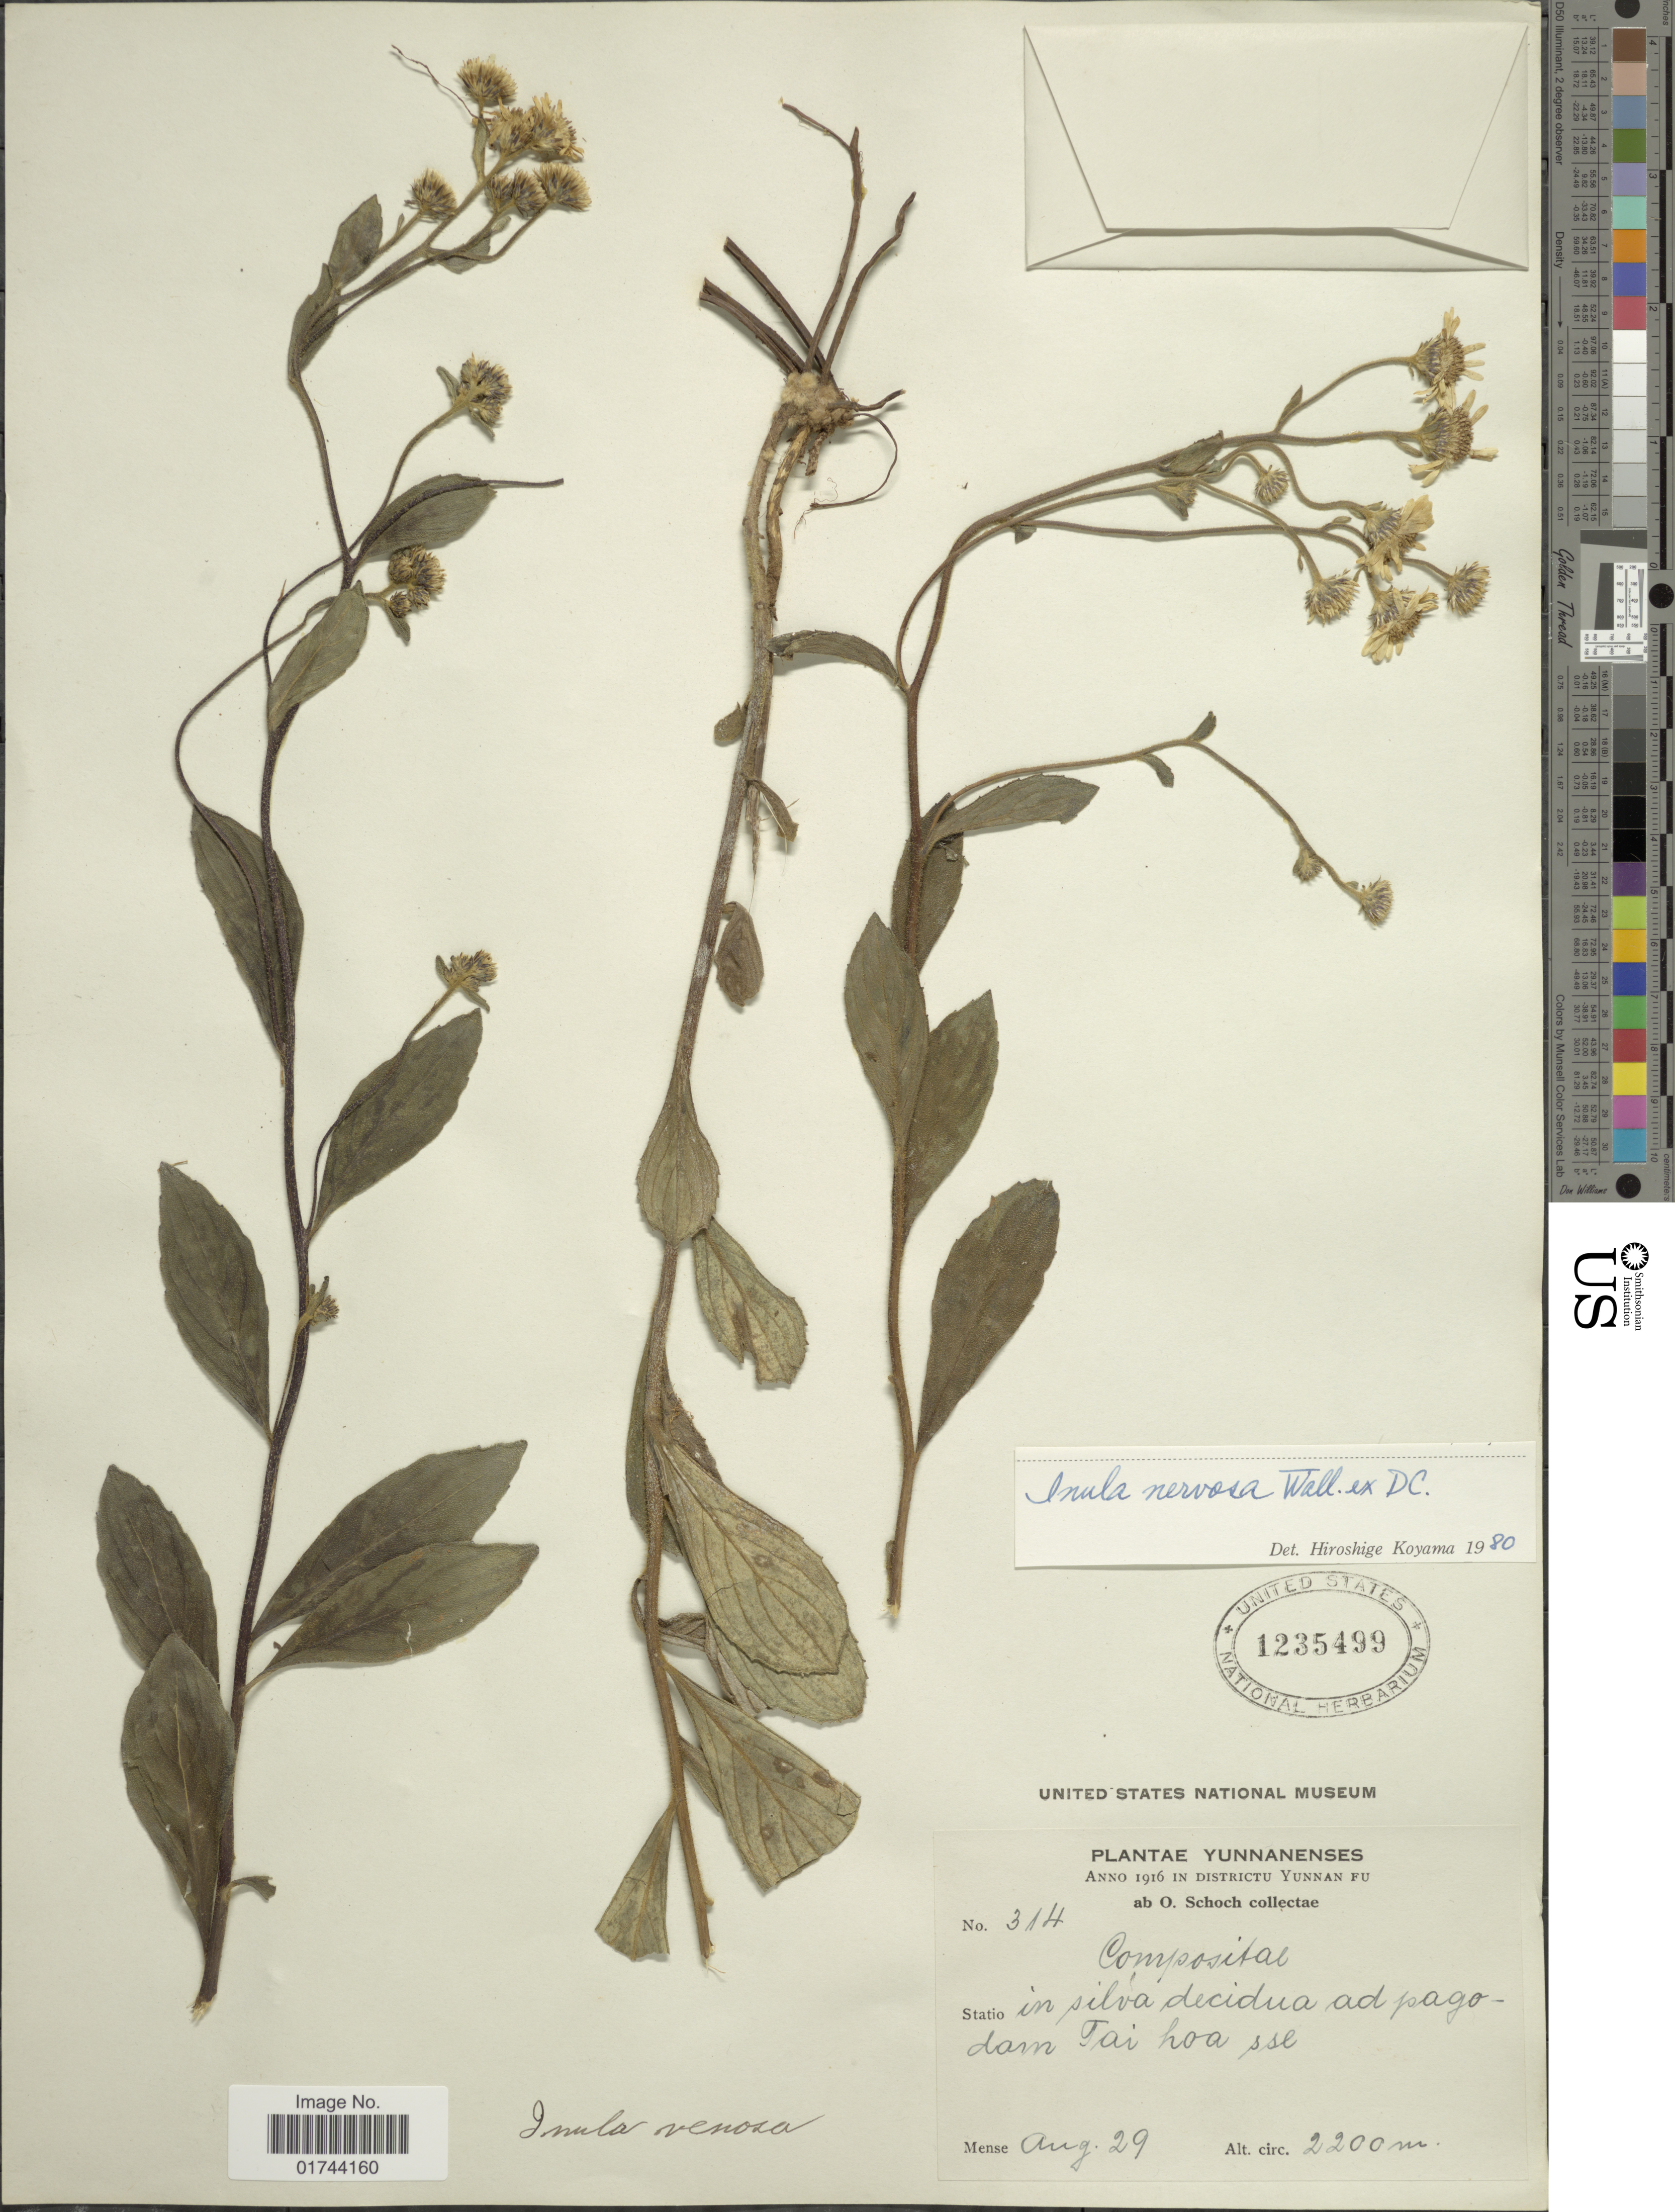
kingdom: Plantae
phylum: Tracheophyta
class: Magnoliopsida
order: Asterales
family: Asteraceae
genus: Inula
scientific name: Inula nervosa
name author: Wall. ex DC.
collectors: O. Schoch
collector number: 314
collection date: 1916-08-29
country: China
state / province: Yunnan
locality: In silva decidua ad pagodam Tai hoa ssl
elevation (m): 2200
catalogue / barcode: US 1235499